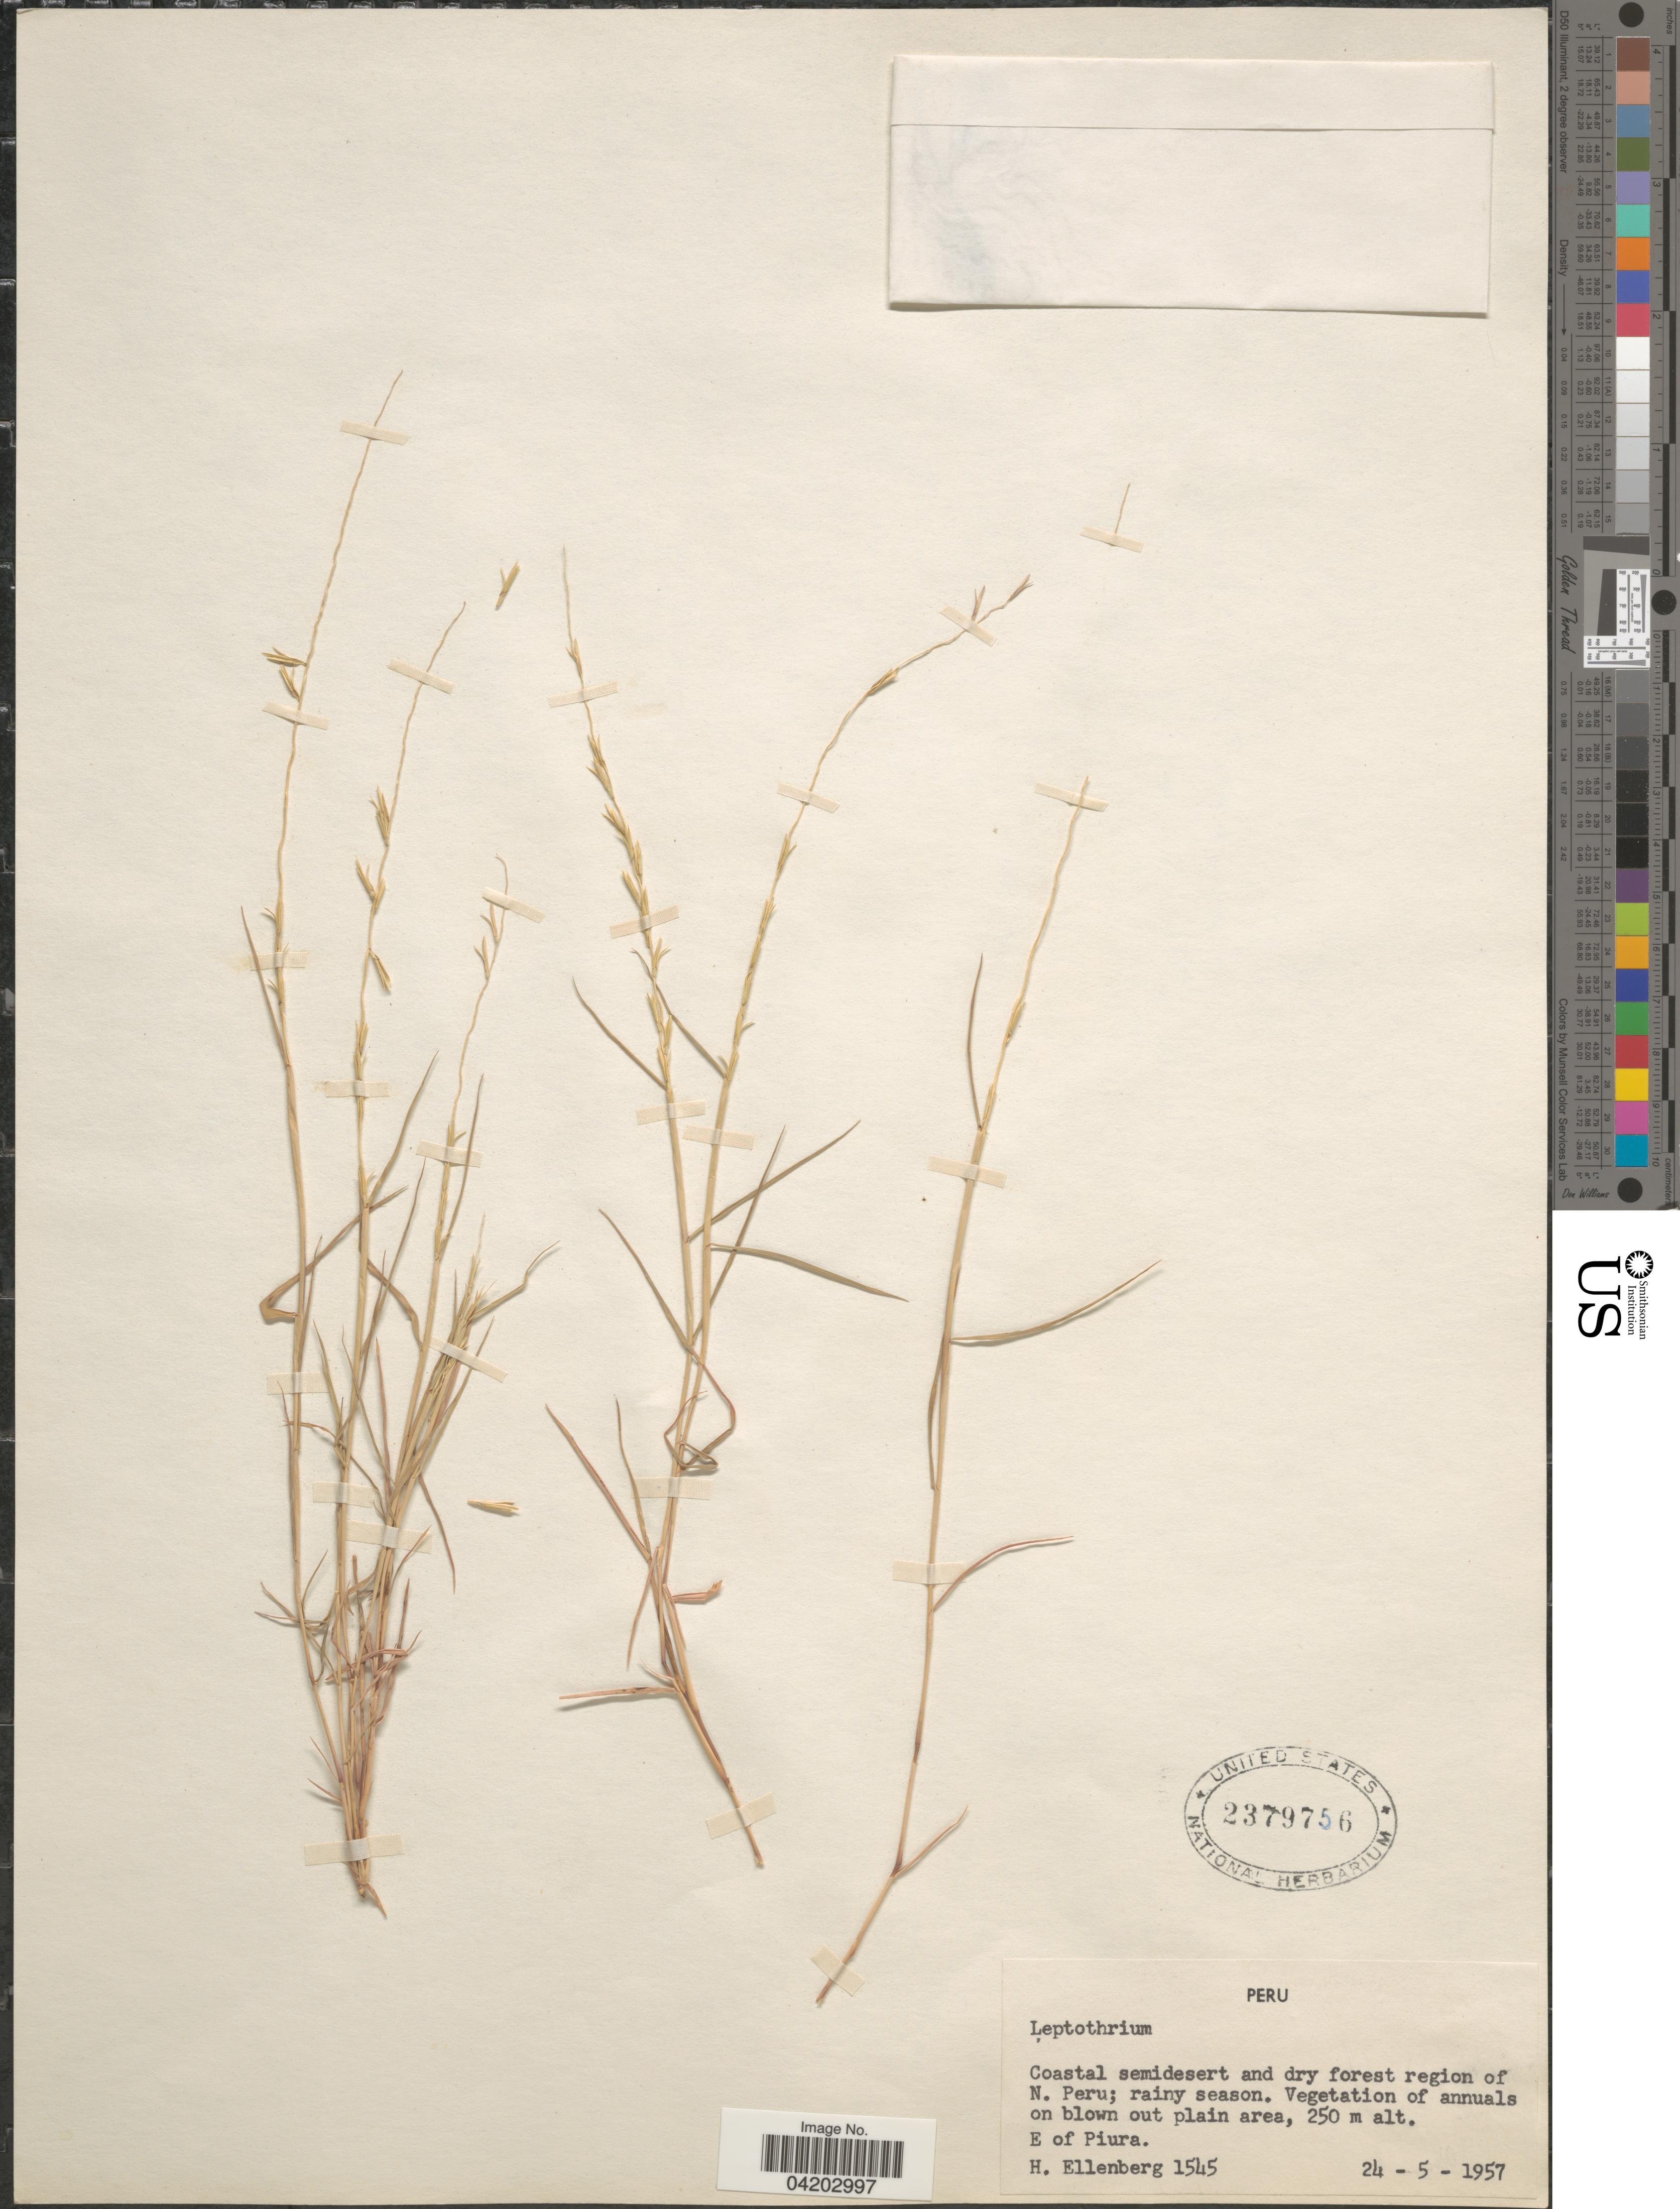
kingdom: Plantae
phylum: Tracheophyta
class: Liliopsida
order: Poales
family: Poaceae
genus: Leptothrium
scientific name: Leptothrium rigidum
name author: Kunth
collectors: H. Ellenberg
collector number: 1545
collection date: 1957-05-24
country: Peru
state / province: Piura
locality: Coastal semidesert and dry forest region of N. Peru. E of Piura.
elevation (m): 250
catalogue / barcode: US 2379756